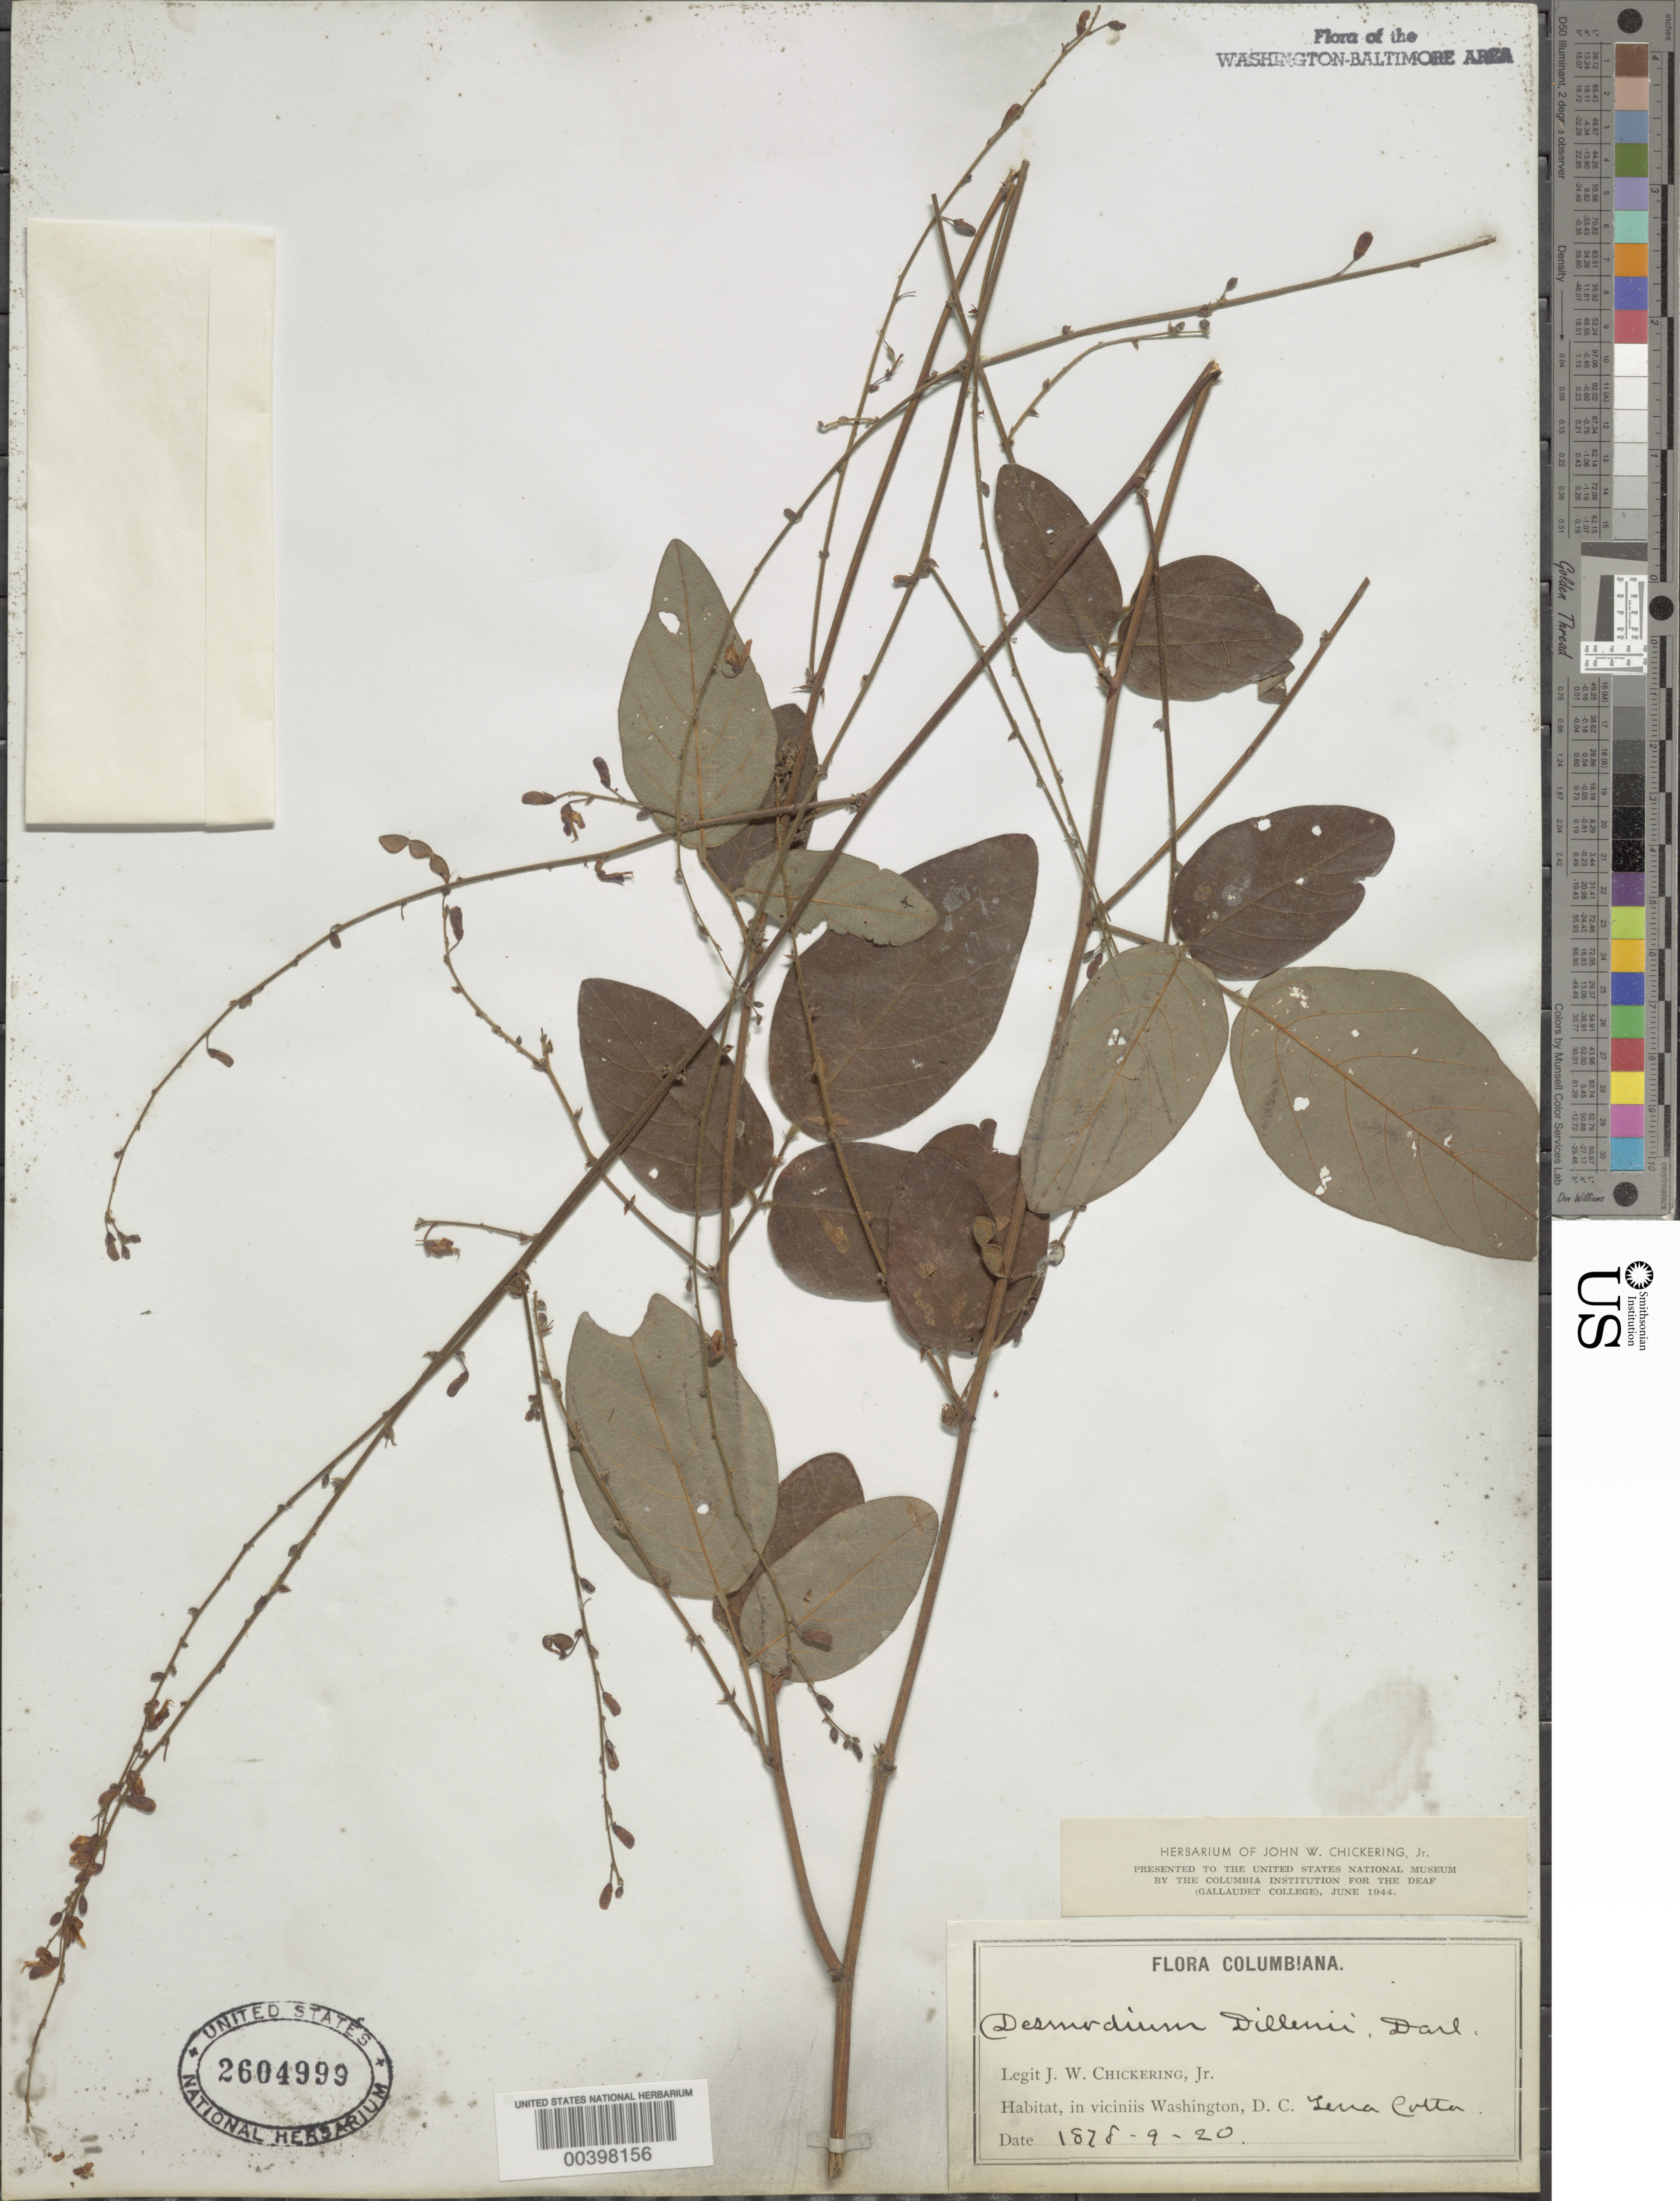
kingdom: Plantae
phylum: Tracheophyta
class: Magnoliopsida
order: Fabales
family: Fabaceae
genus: Desmodium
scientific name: Desmodium glabellum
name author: (Michx.) DC.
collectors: J. W. Chickering Jr.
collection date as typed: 20 Sep 1878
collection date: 1878-09-20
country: United States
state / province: District of Columbia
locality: Terra Cotta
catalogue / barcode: US 2604999